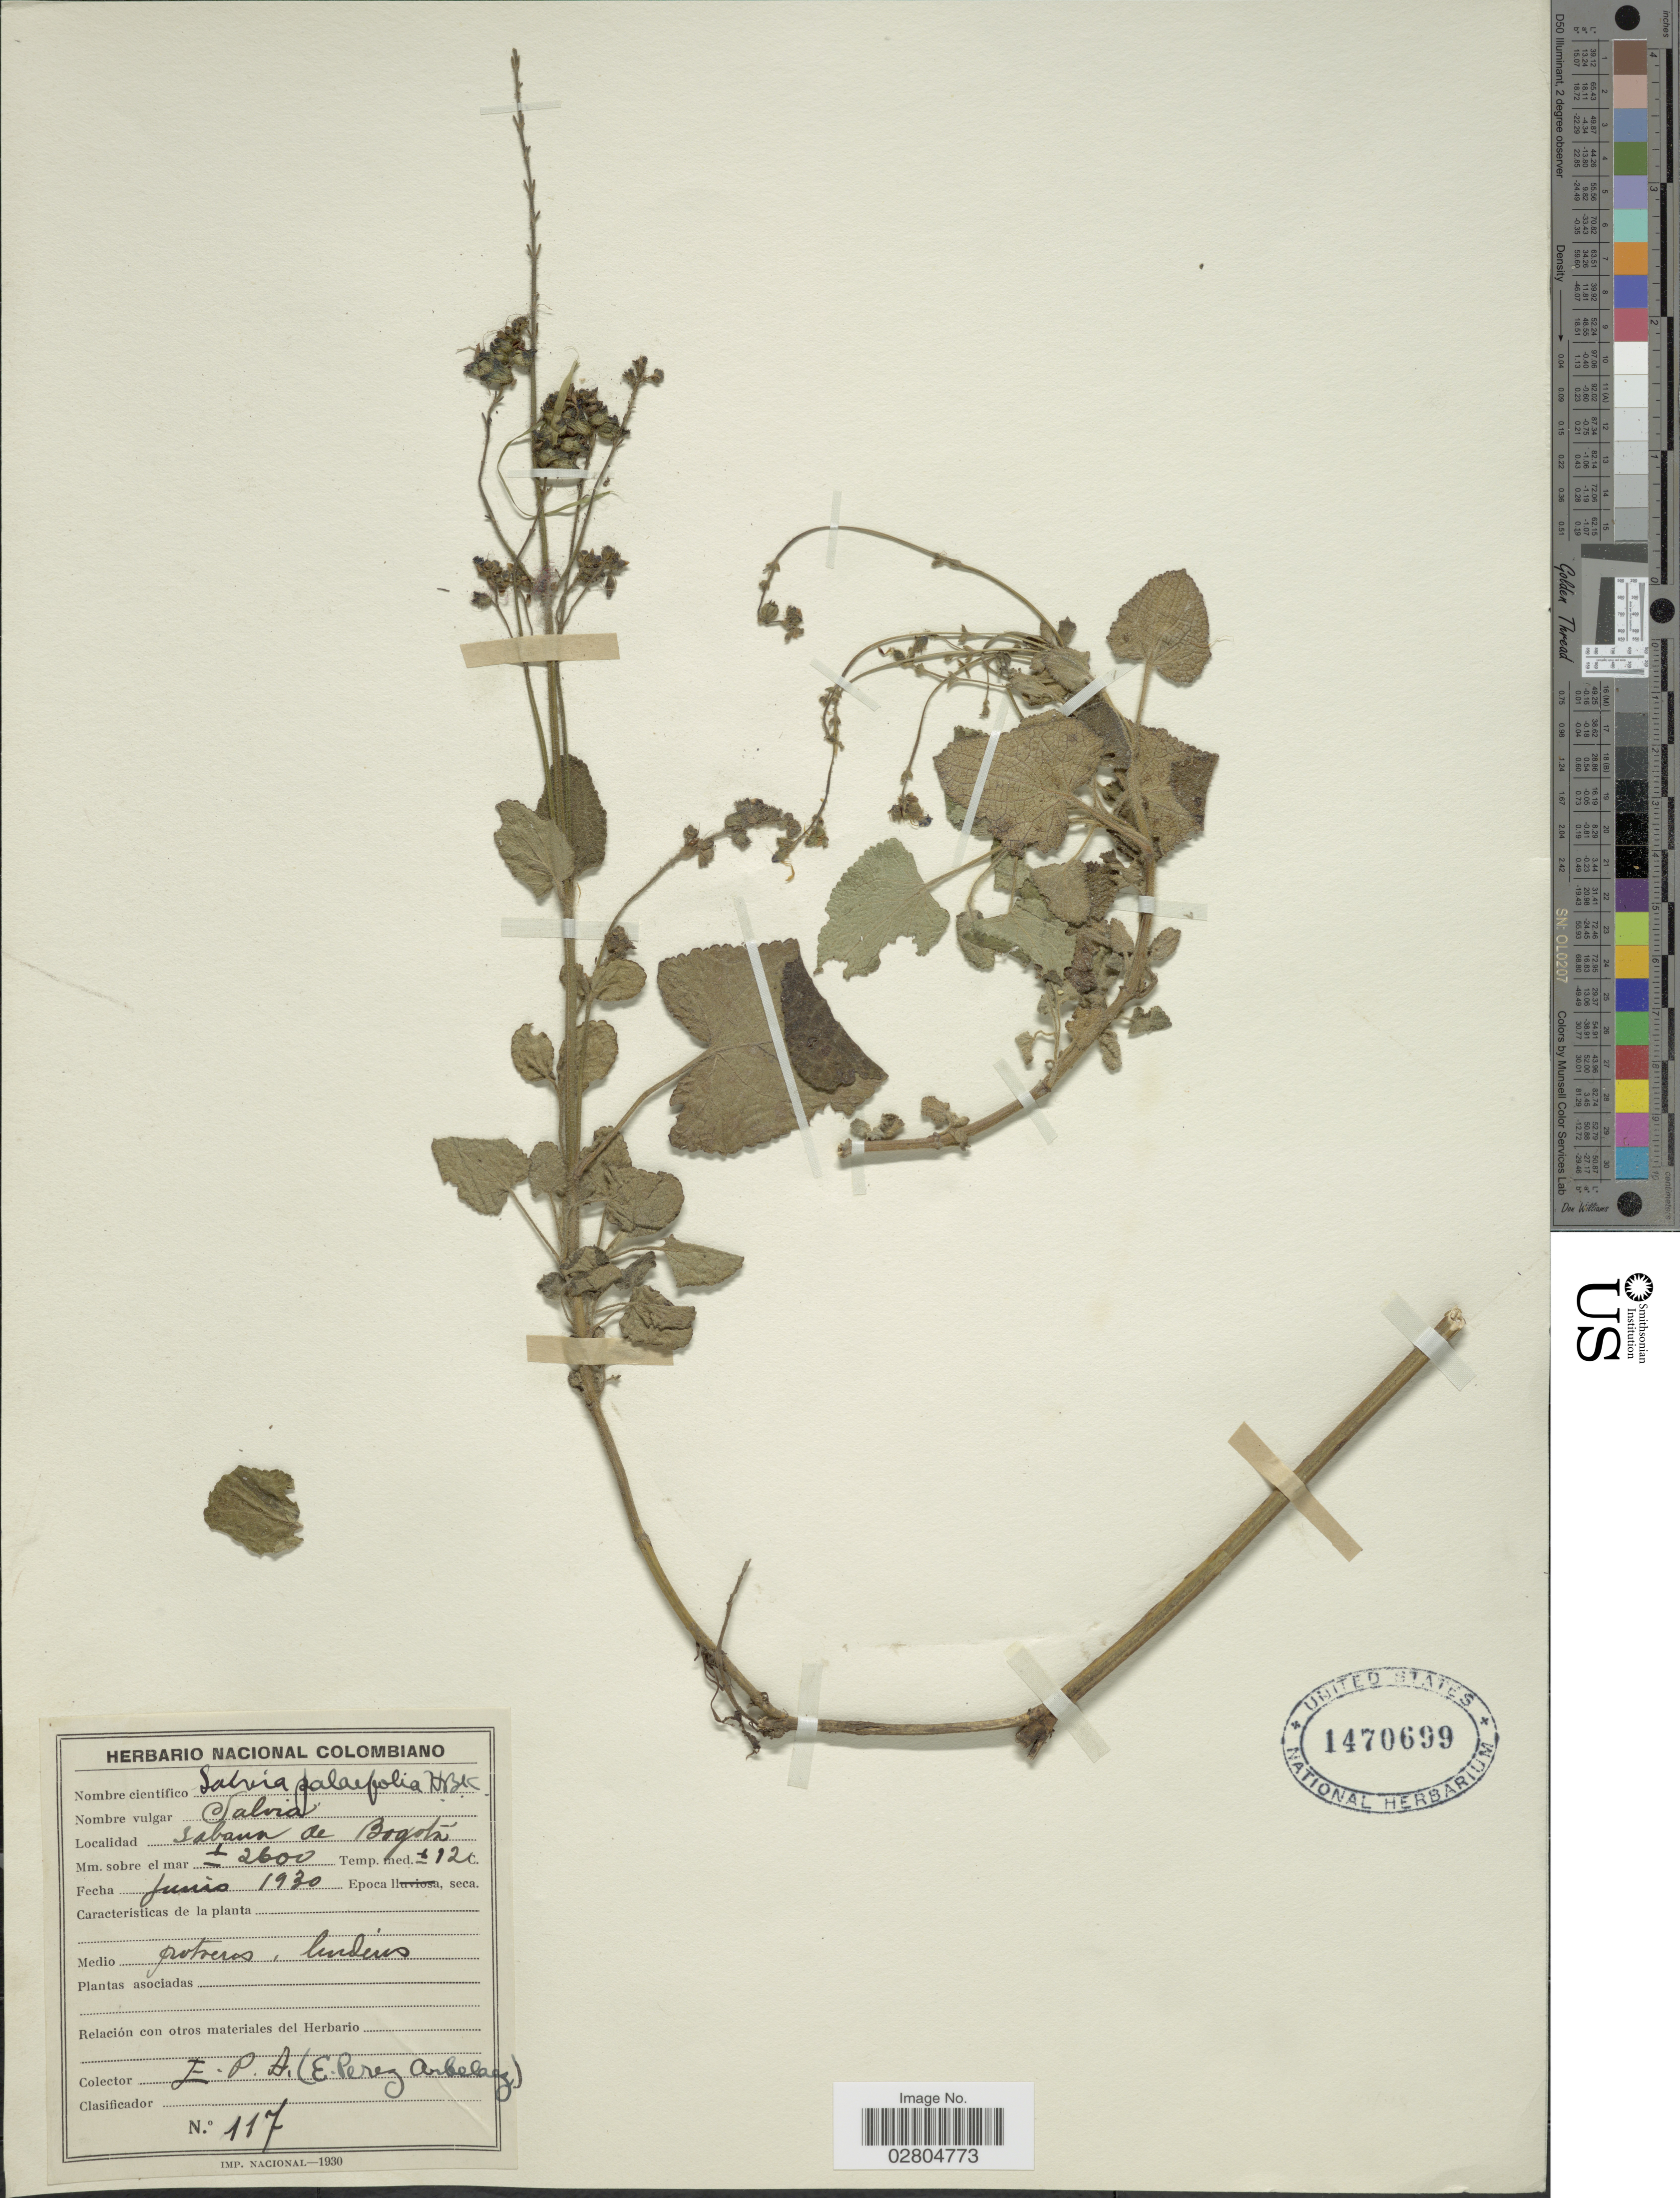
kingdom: Plantae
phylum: Tracheophyta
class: Magnoliopsida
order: Lamiales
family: Lamiaceae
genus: Salvia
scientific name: Salvia palifolia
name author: Kunth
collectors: E. Pérez Arbeláez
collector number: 117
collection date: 1930-06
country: Colombia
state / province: Bogota D.C.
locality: Sabana de Bogotá.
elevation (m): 2600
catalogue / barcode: US 1470699